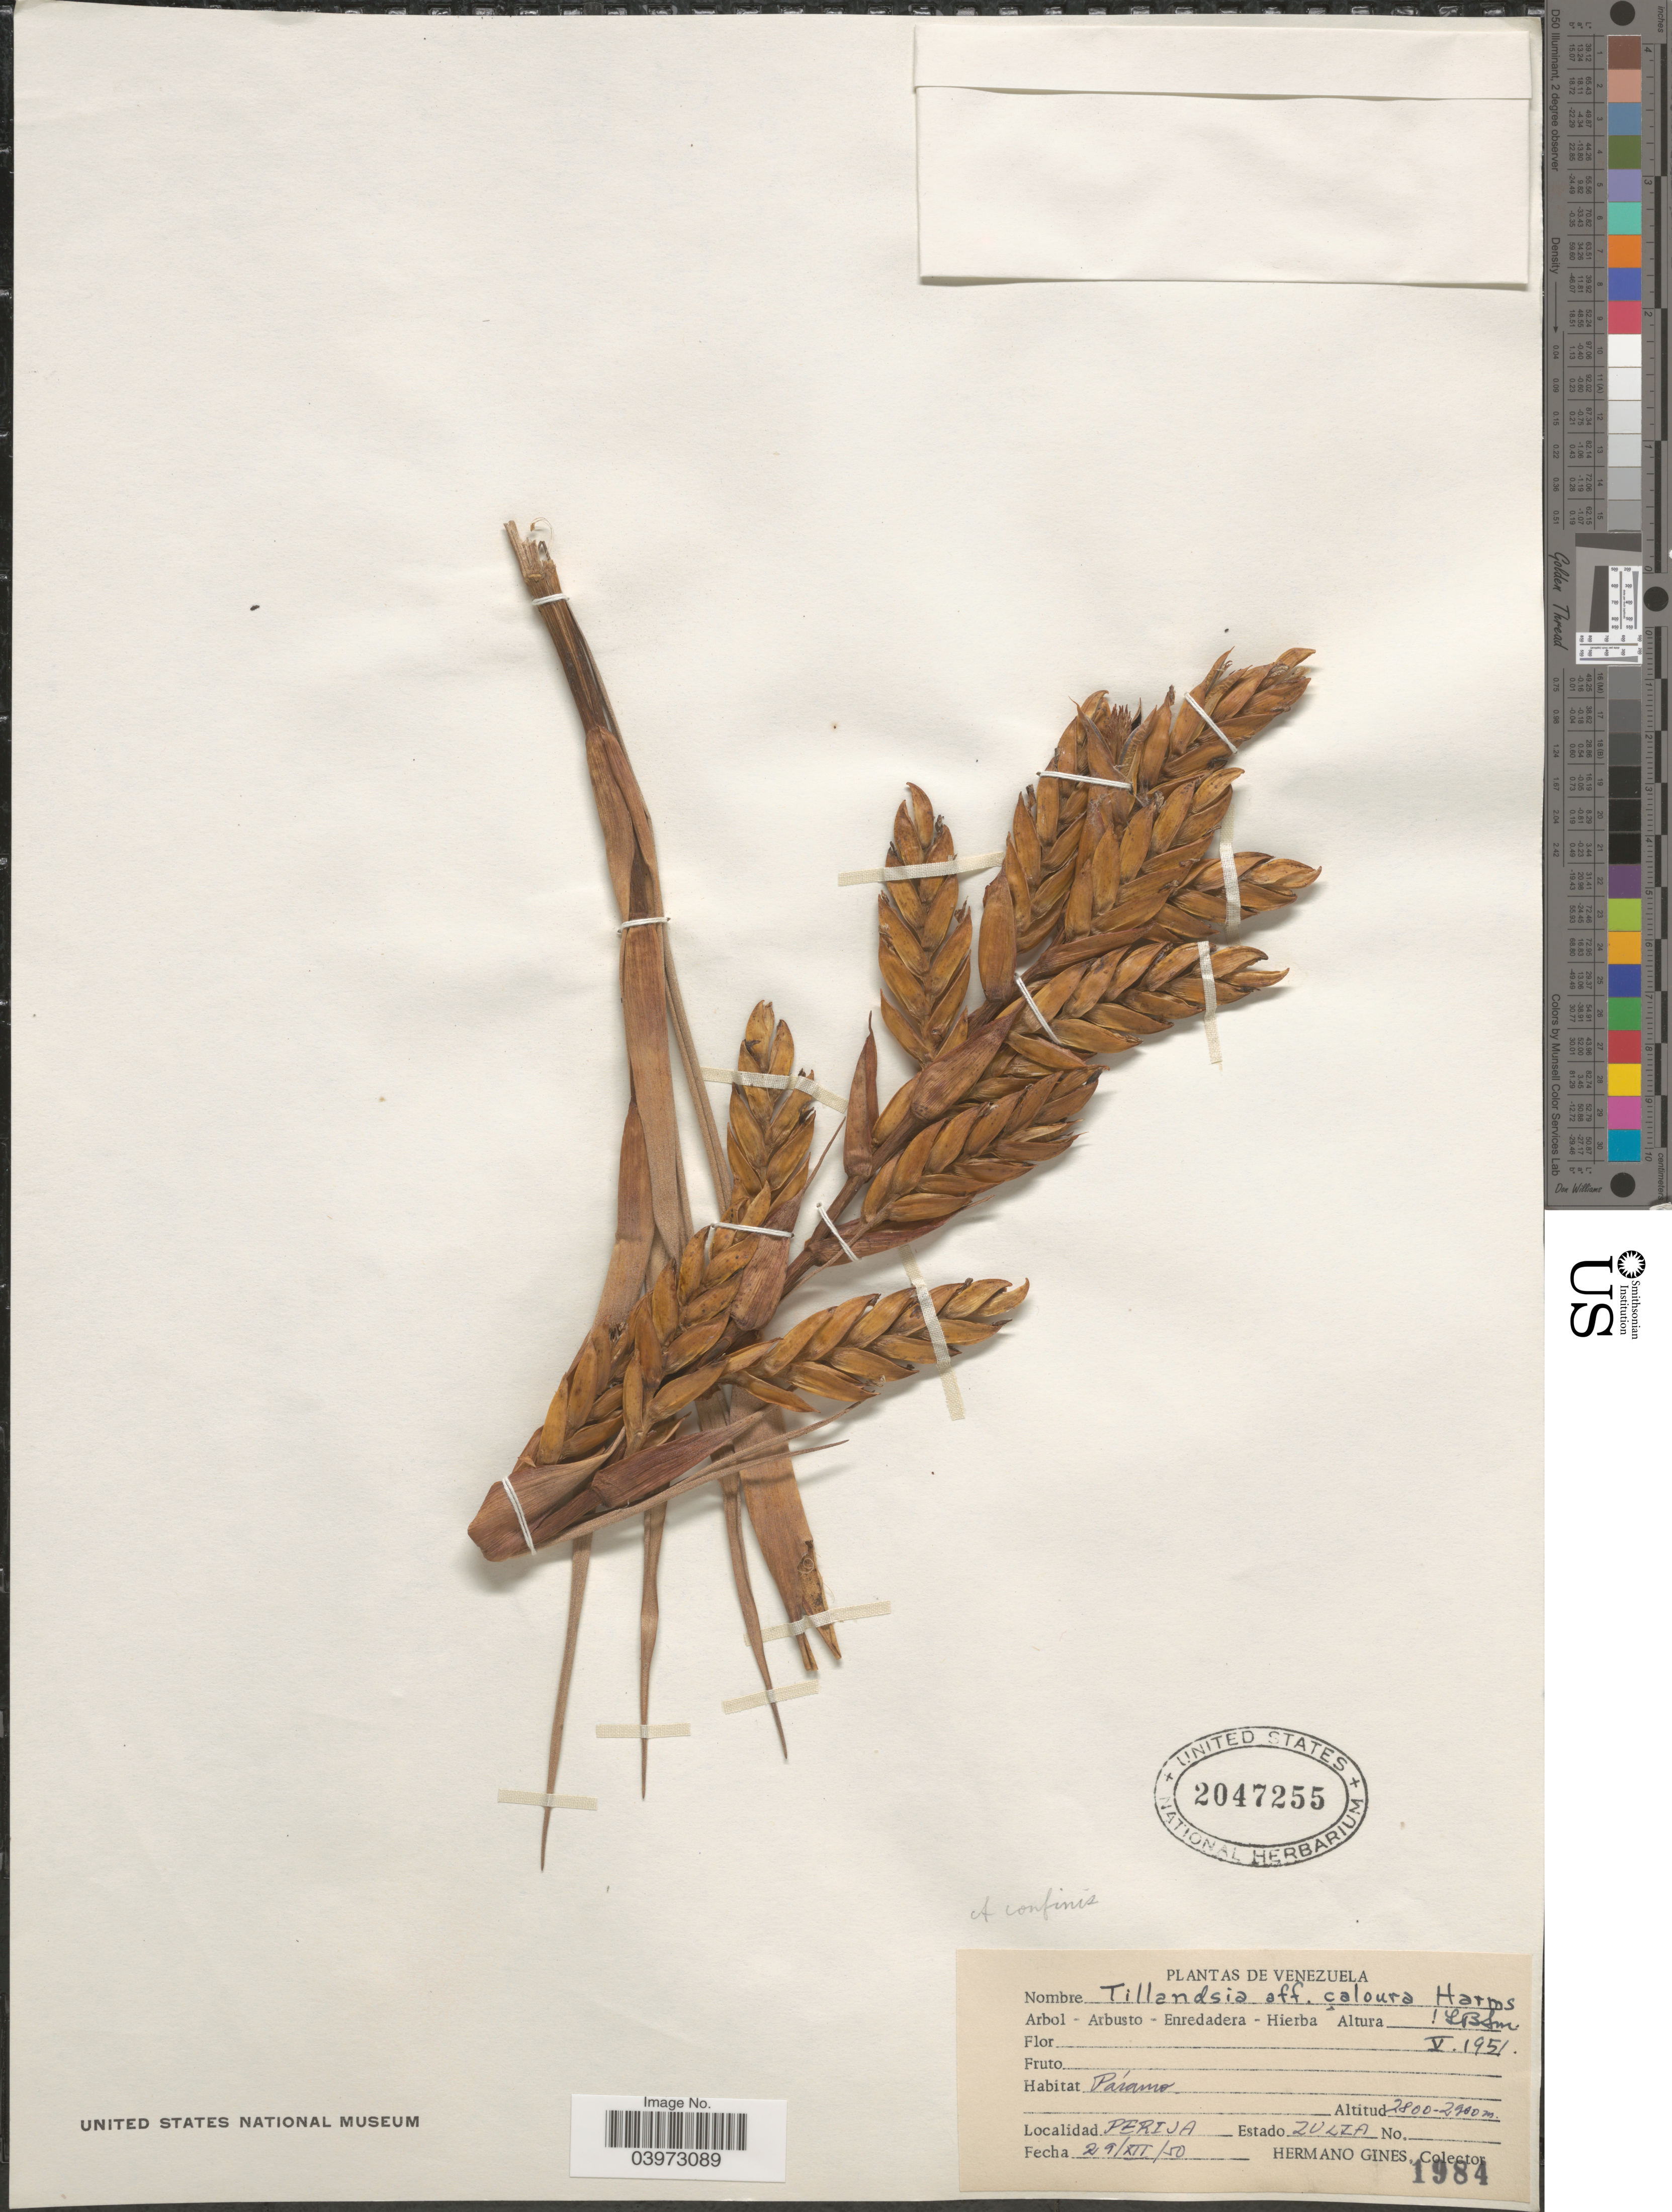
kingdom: Plantae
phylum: Tracheophyta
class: Liliopsida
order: Poales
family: Bromeliaceae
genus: Tillandsia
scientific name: Tillandsia confinis var. confinis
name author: L.B. Sm.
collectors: Bro. Gines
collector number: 1984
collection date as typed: Transcribed d/m/y: 29/12/50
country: Venezuela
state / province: Zulia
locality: Perija.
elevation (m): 2800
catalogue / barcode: US 2047255